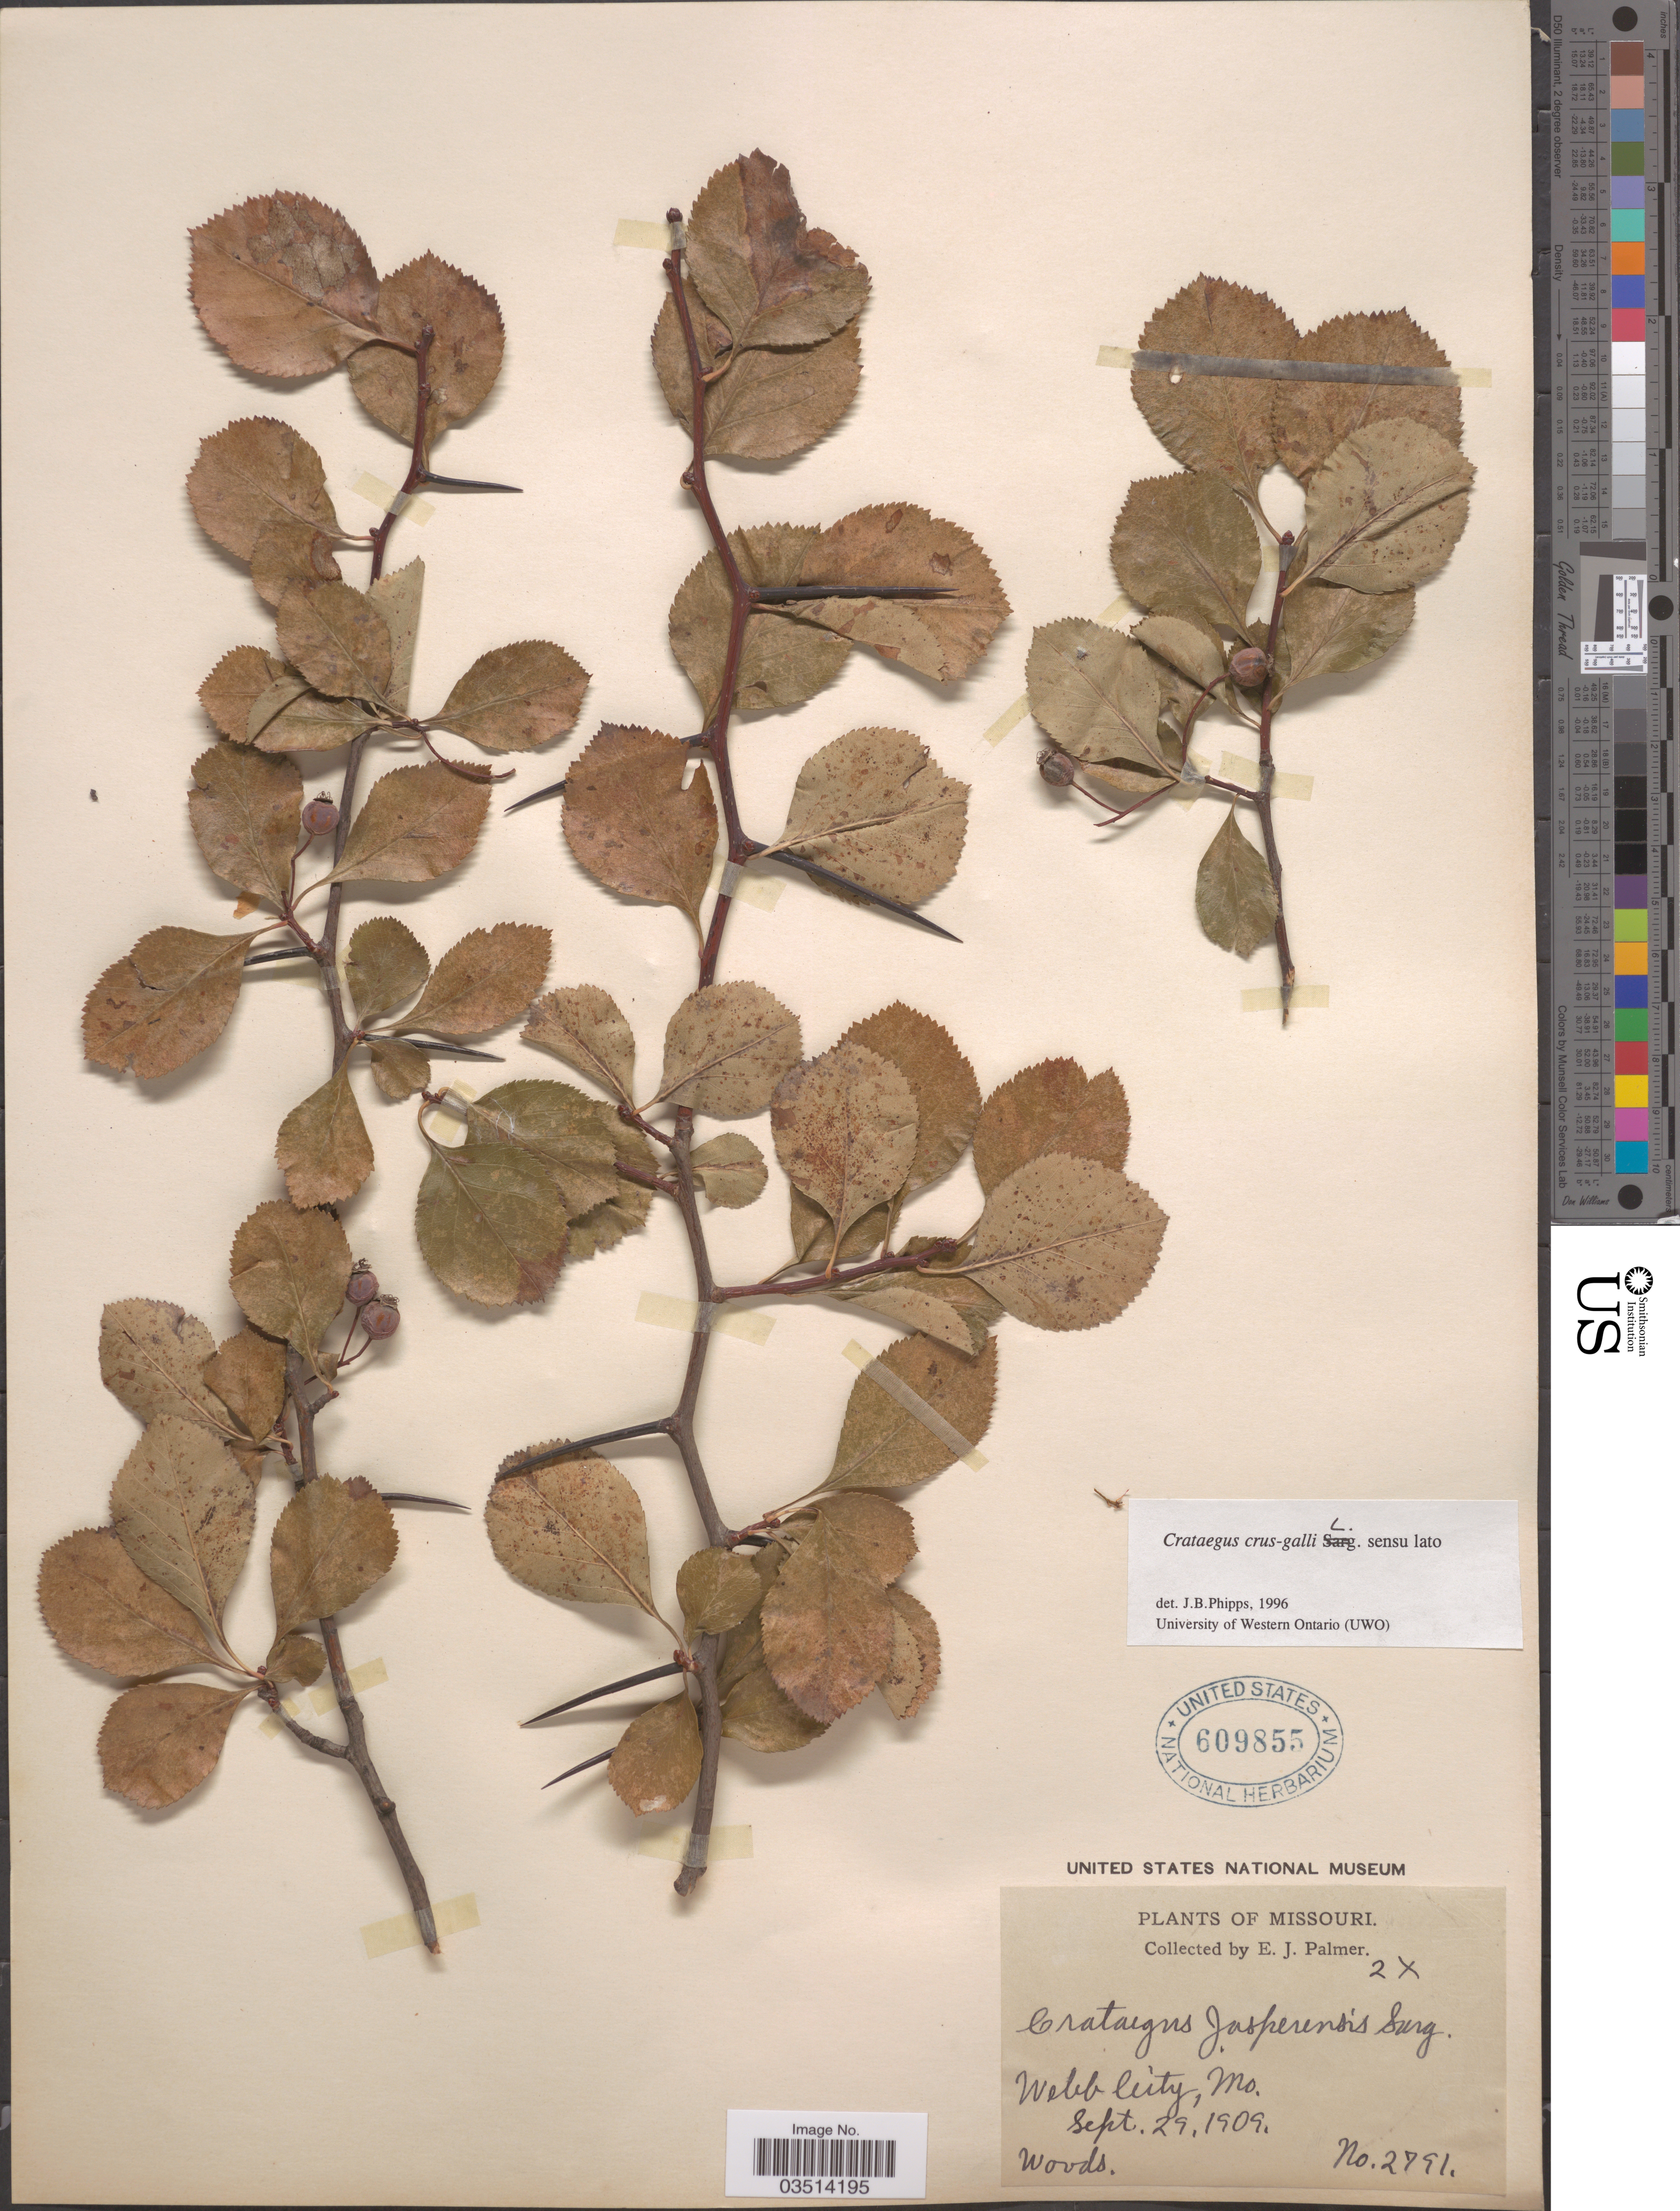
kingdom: Plantae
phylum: Tracheophyta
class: Magnoliopsida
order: Rosales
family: Rosaceae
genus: Crataegus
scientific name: Crataegus crus-galli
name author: L.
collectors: E. J. Palmer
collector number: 2791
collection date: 1909-09-29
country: United States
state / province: Missouri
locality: Webb City.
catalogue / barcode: US 609855